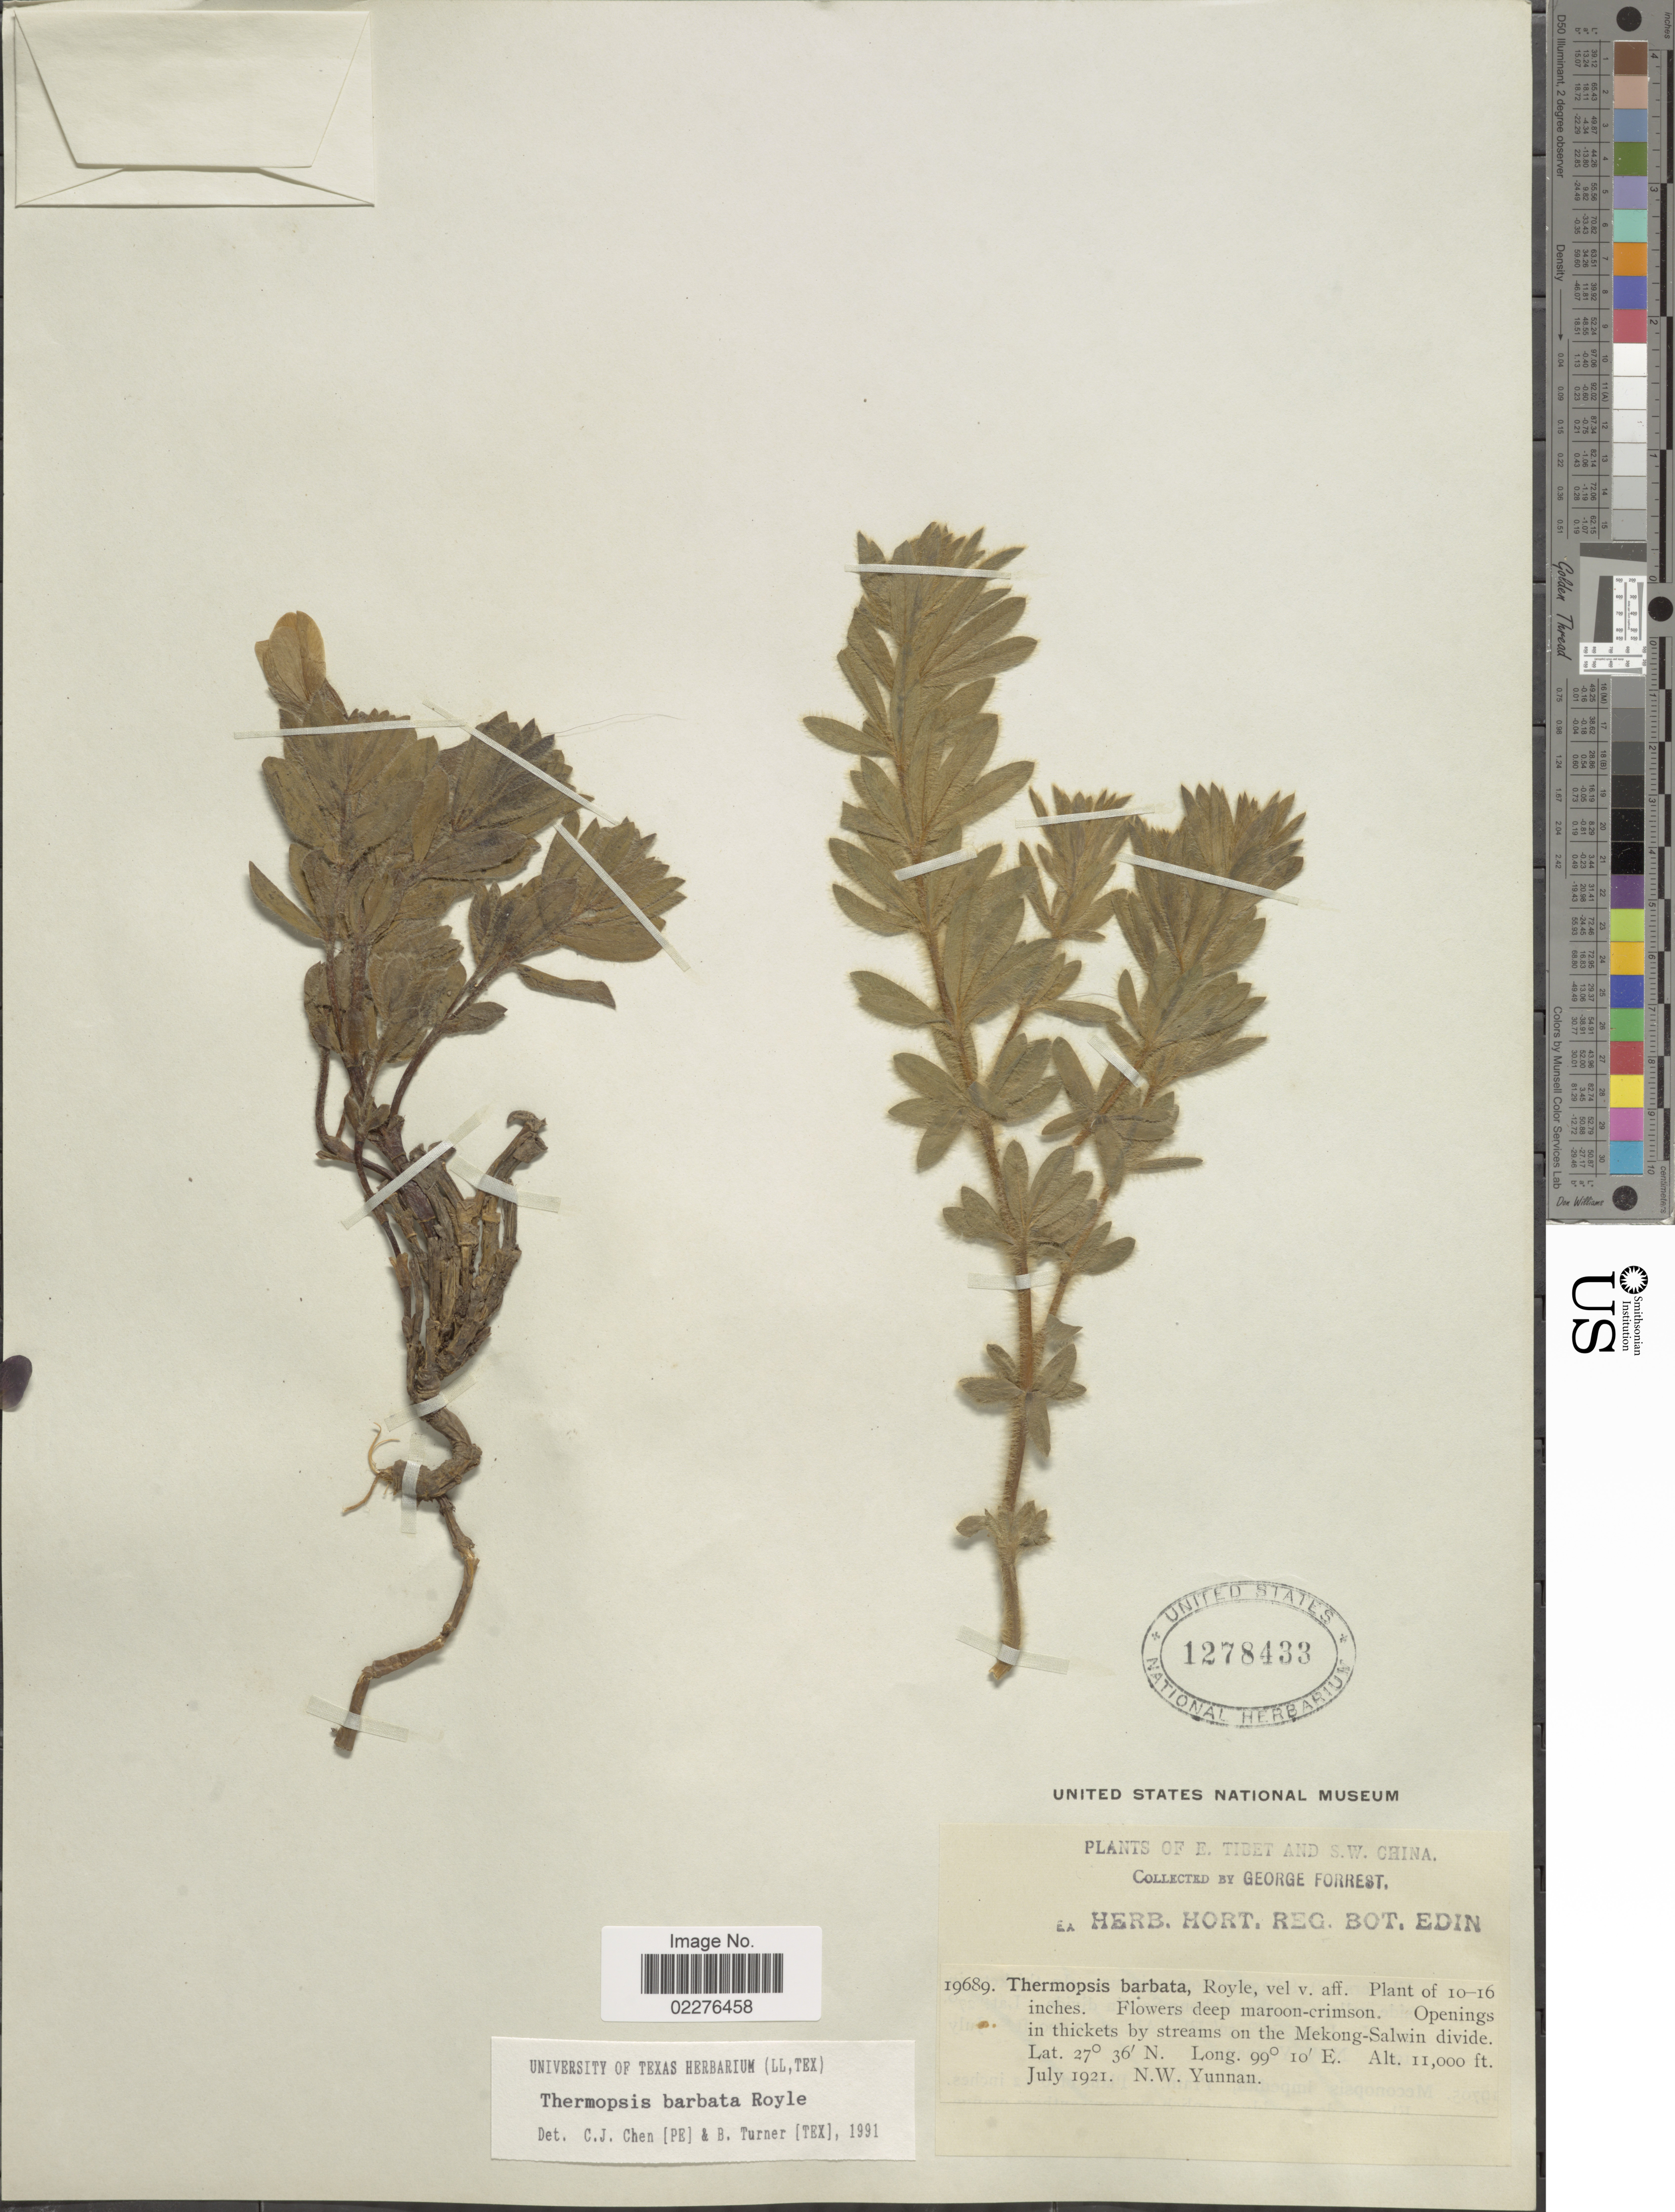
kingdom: Plantae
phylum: Tracheophyta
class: Magnoliopsida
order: Fabales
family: Fabaceae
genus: Thermopsis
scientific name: Thermopsis barbata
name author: Benth.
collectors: G. Forrest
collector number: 19689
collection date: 1921-07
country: China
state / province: Yunnan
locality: E. Tibet and S.W. China, Openings in thickets by streams on the Mekong-Salwin divide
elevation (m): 3353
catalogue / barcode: US 1278433